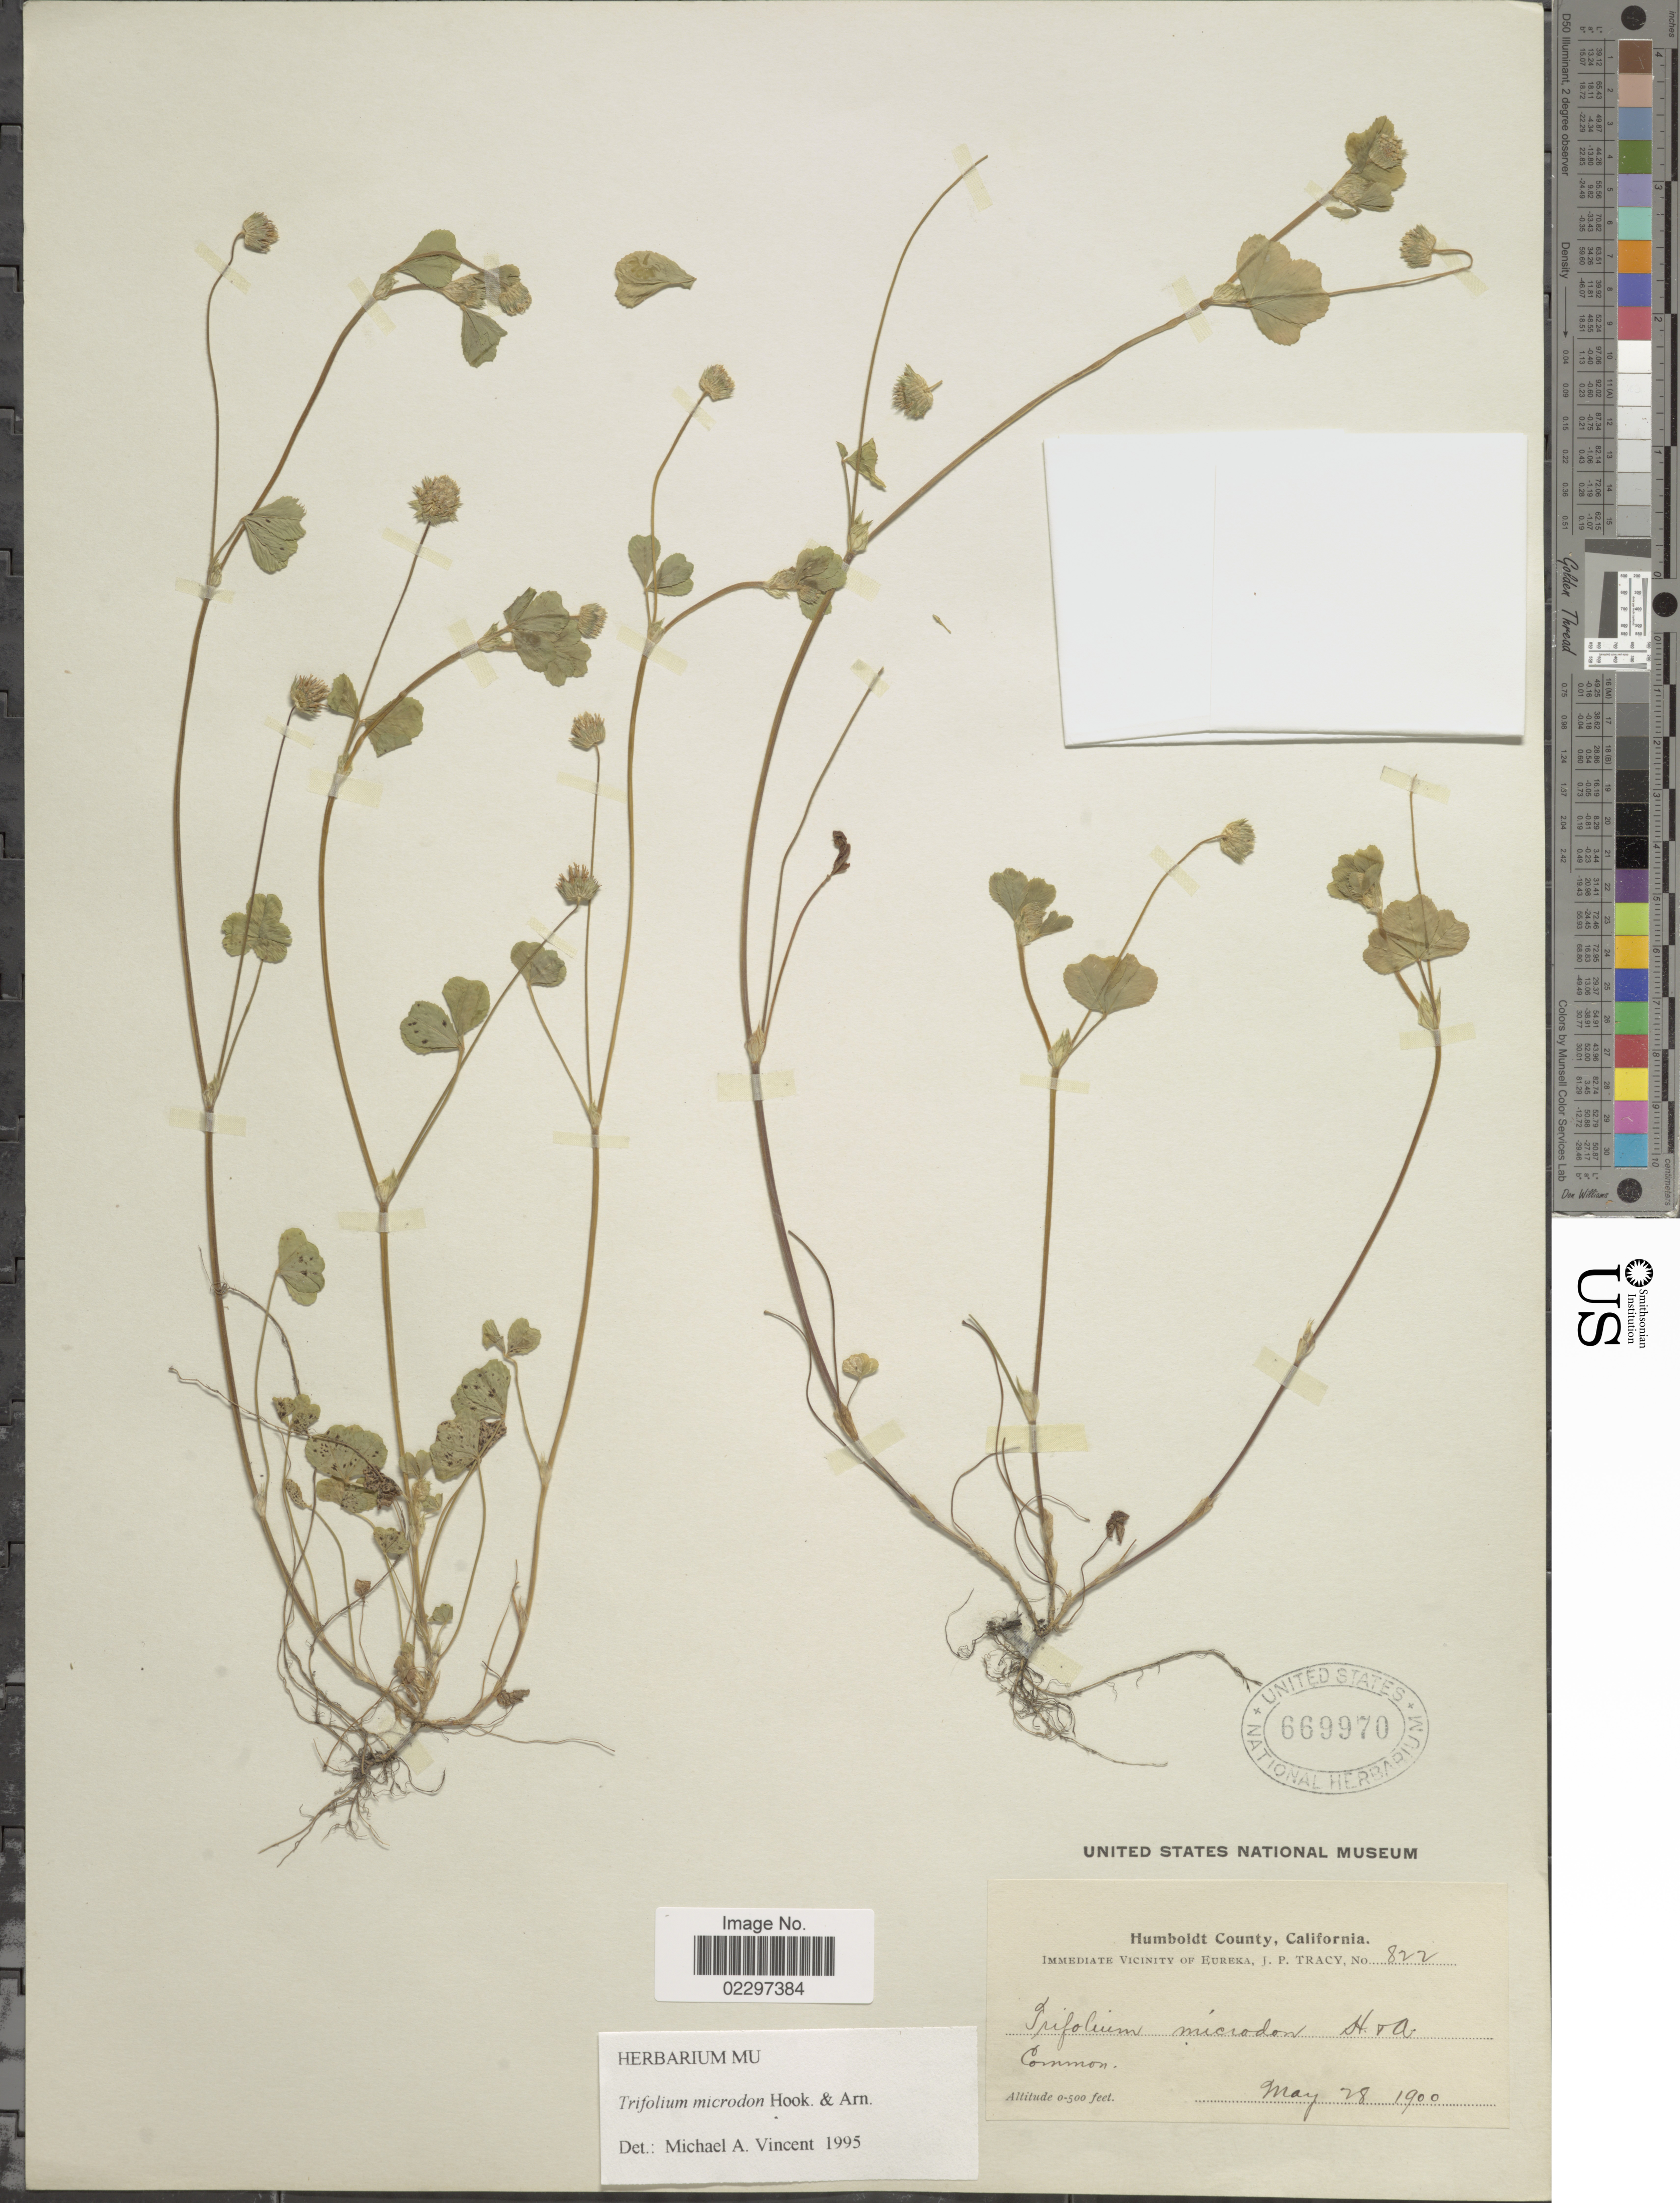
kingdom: Plantae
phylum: Tracheophyta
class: Magnoliopsida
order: Fabales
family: Fabaceae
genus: Trifolium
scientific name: Trifolium microdon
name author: Hook. & Arn.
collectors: J. Tracy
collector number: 822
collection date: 1900-05-28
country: United States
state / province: California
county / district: Humboldt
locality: Humboldt county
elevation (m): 0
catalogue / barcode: US 669970